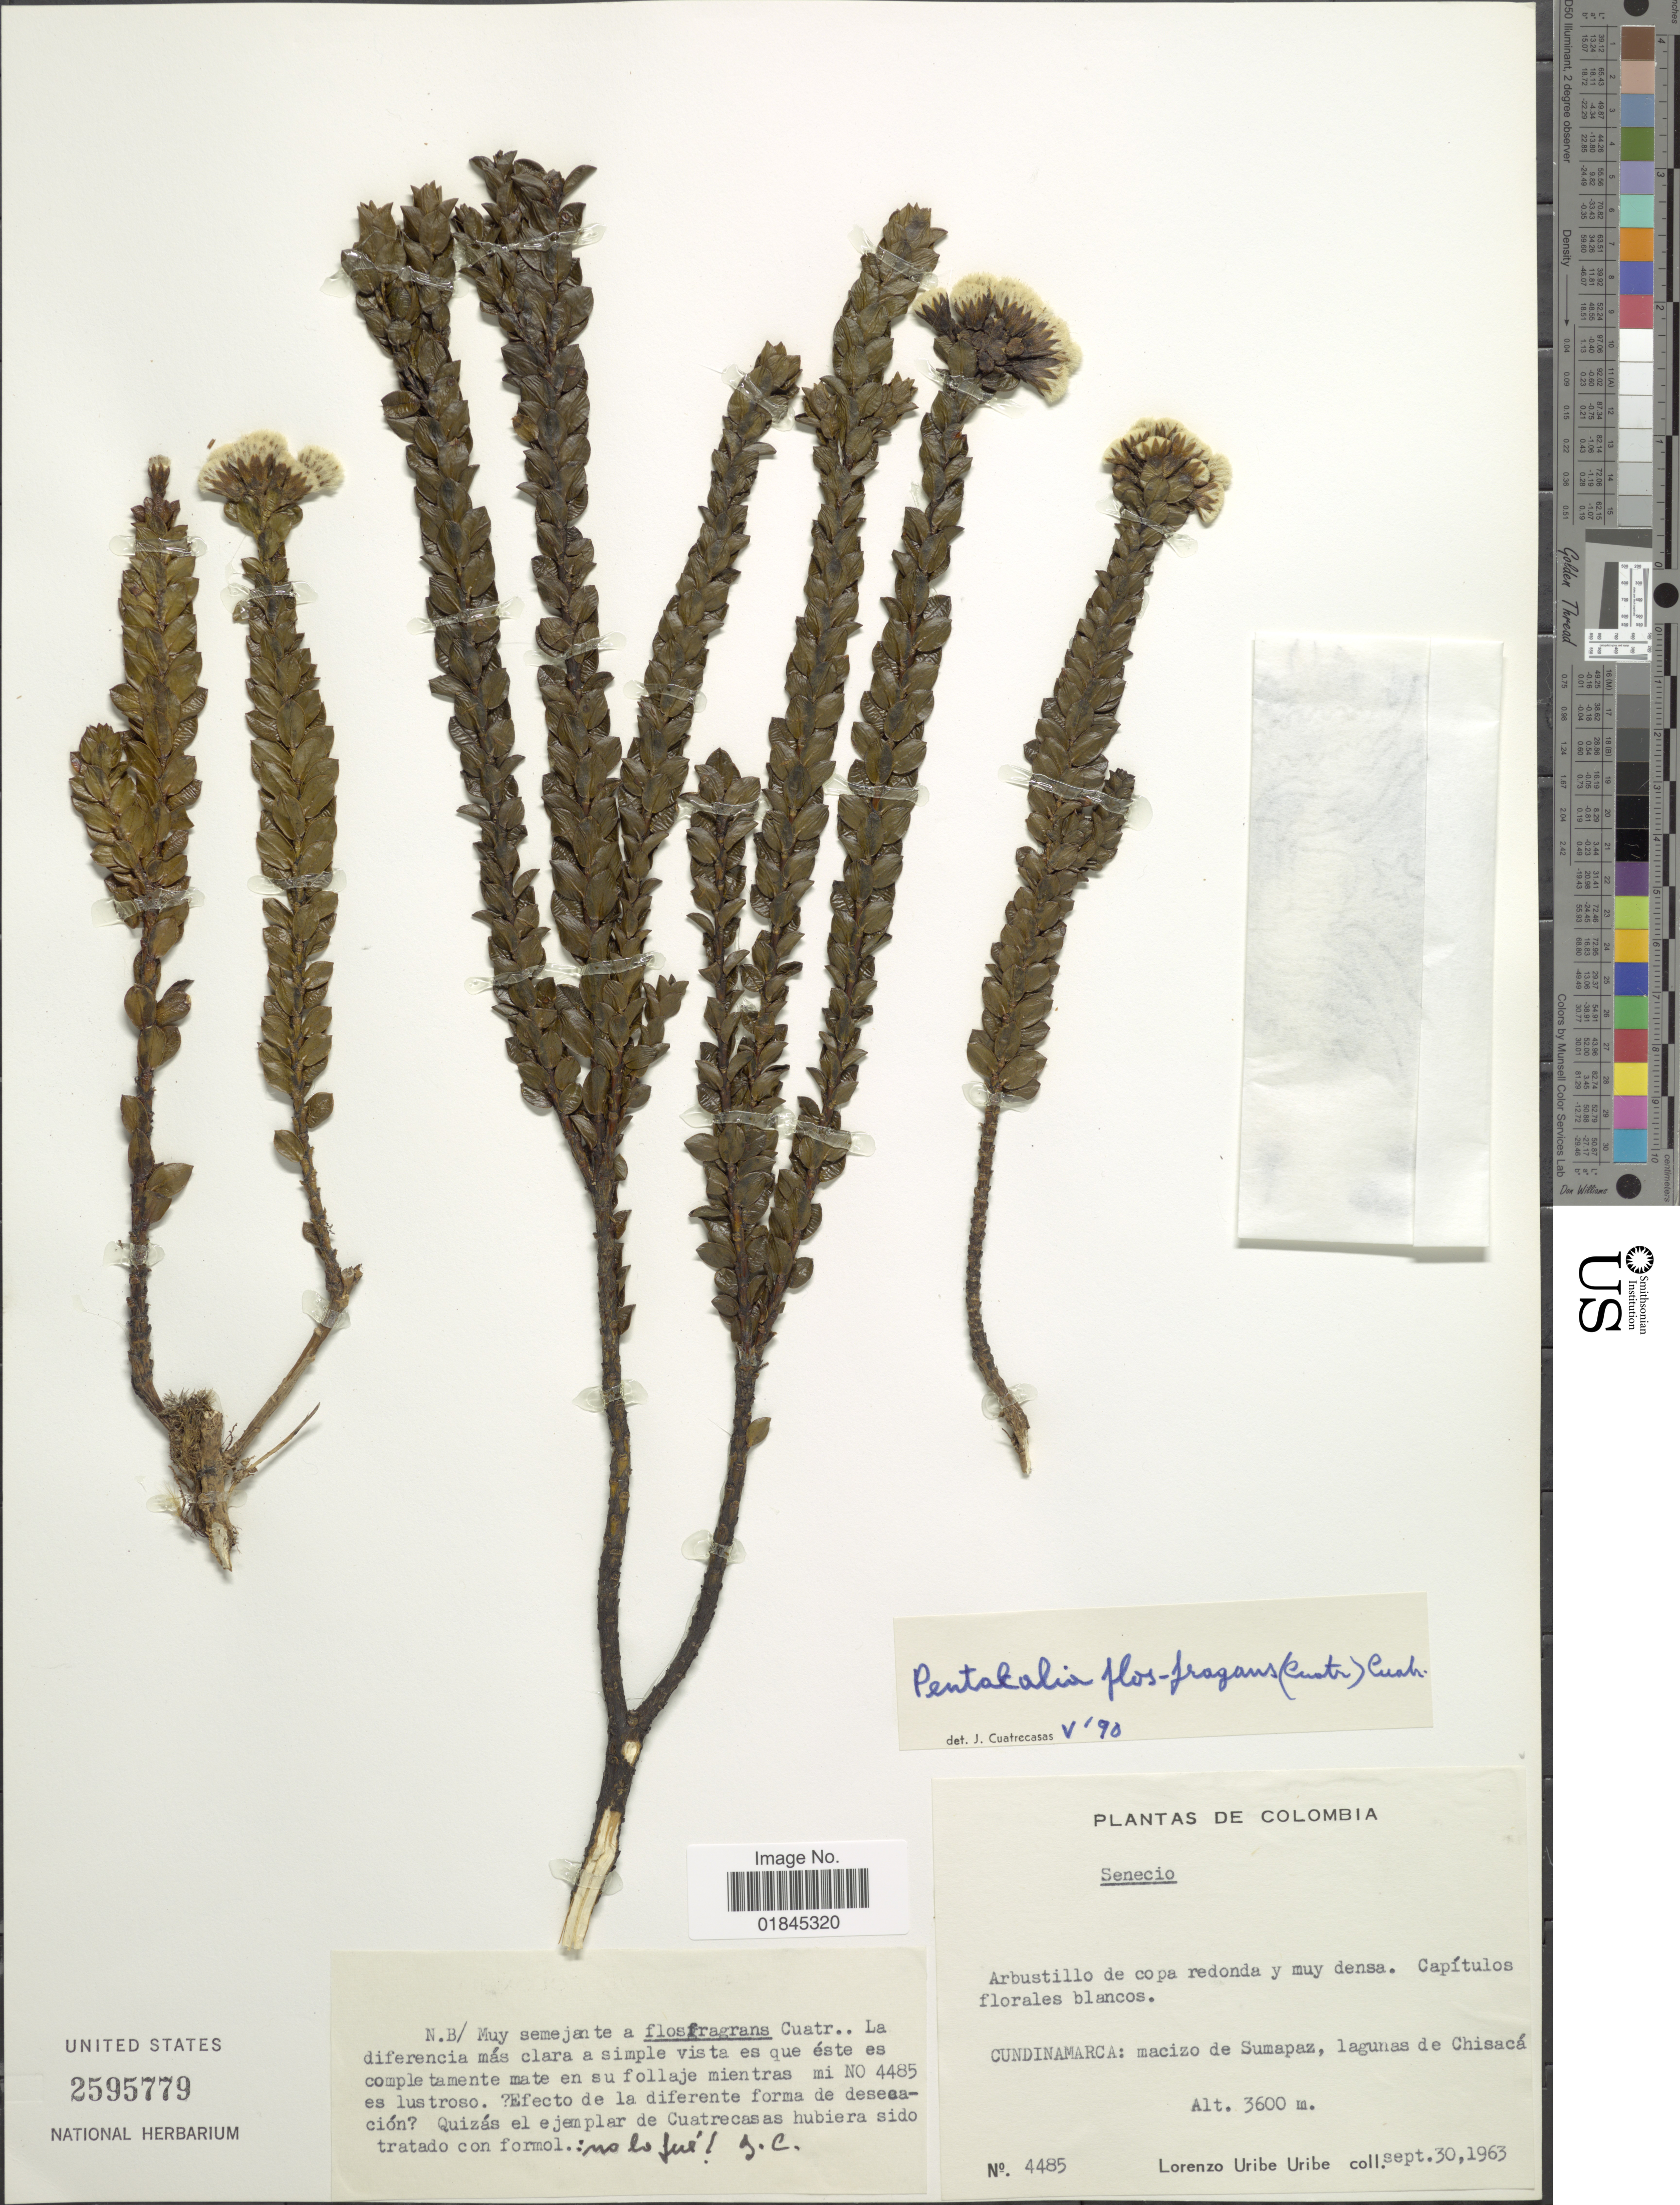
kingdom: Plantae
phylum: Tracheophyta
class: Magnoliopsida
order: Asterales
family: Asteraceae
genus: Pentacalia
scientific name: Pentacalia flosfragrans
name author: (Cuatrec.) Cuatrec.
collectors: L. Uribe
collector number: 4485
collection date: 1963-09-30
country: Colombia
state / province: Cundinamarca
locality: Cundinamarca: macizo de Sumapaz, lagunas de Chisacá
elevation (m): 3600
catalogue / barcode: US 2595779